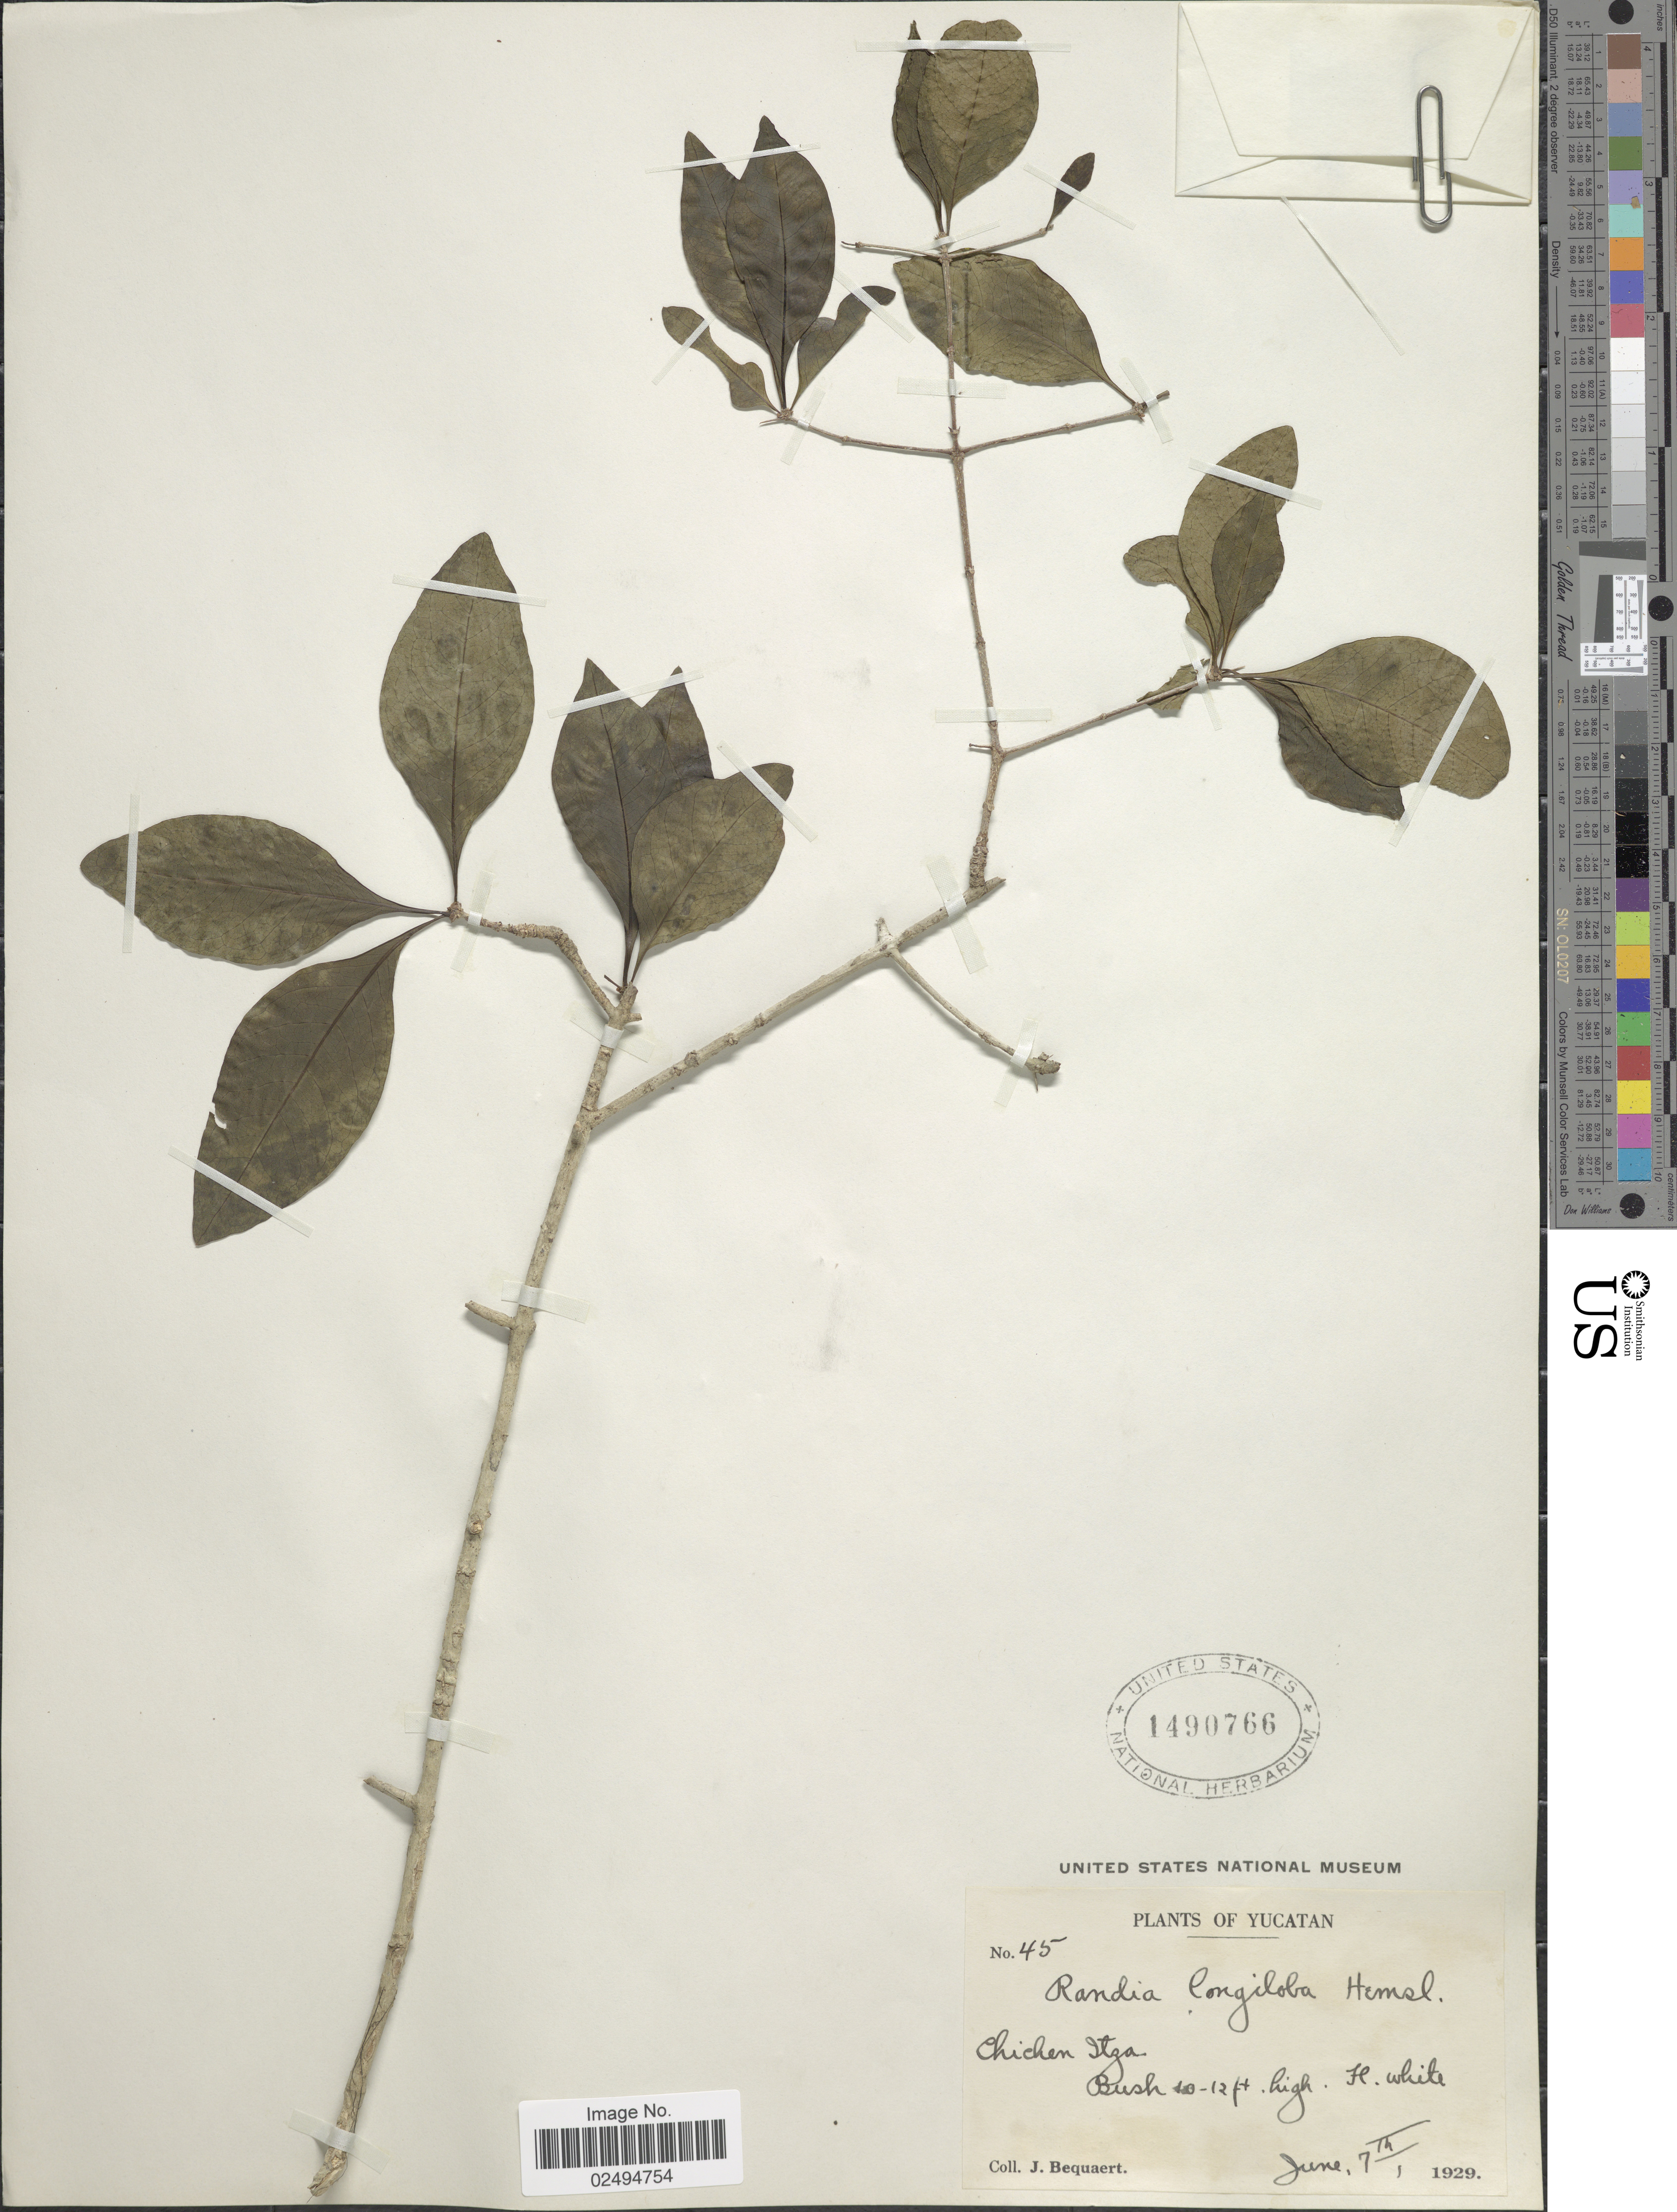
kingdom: Plantae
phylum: Tracheophyta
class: Magnoliopsida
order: Gentianales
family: Rubiaceae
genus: Randia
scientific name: Randia longiloba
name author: Hemsl.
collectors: J. Bequaert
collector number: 45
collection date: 1929-06-07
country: Mexico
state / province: Yucatán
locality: Chichen Itza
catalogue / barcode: US 1490766